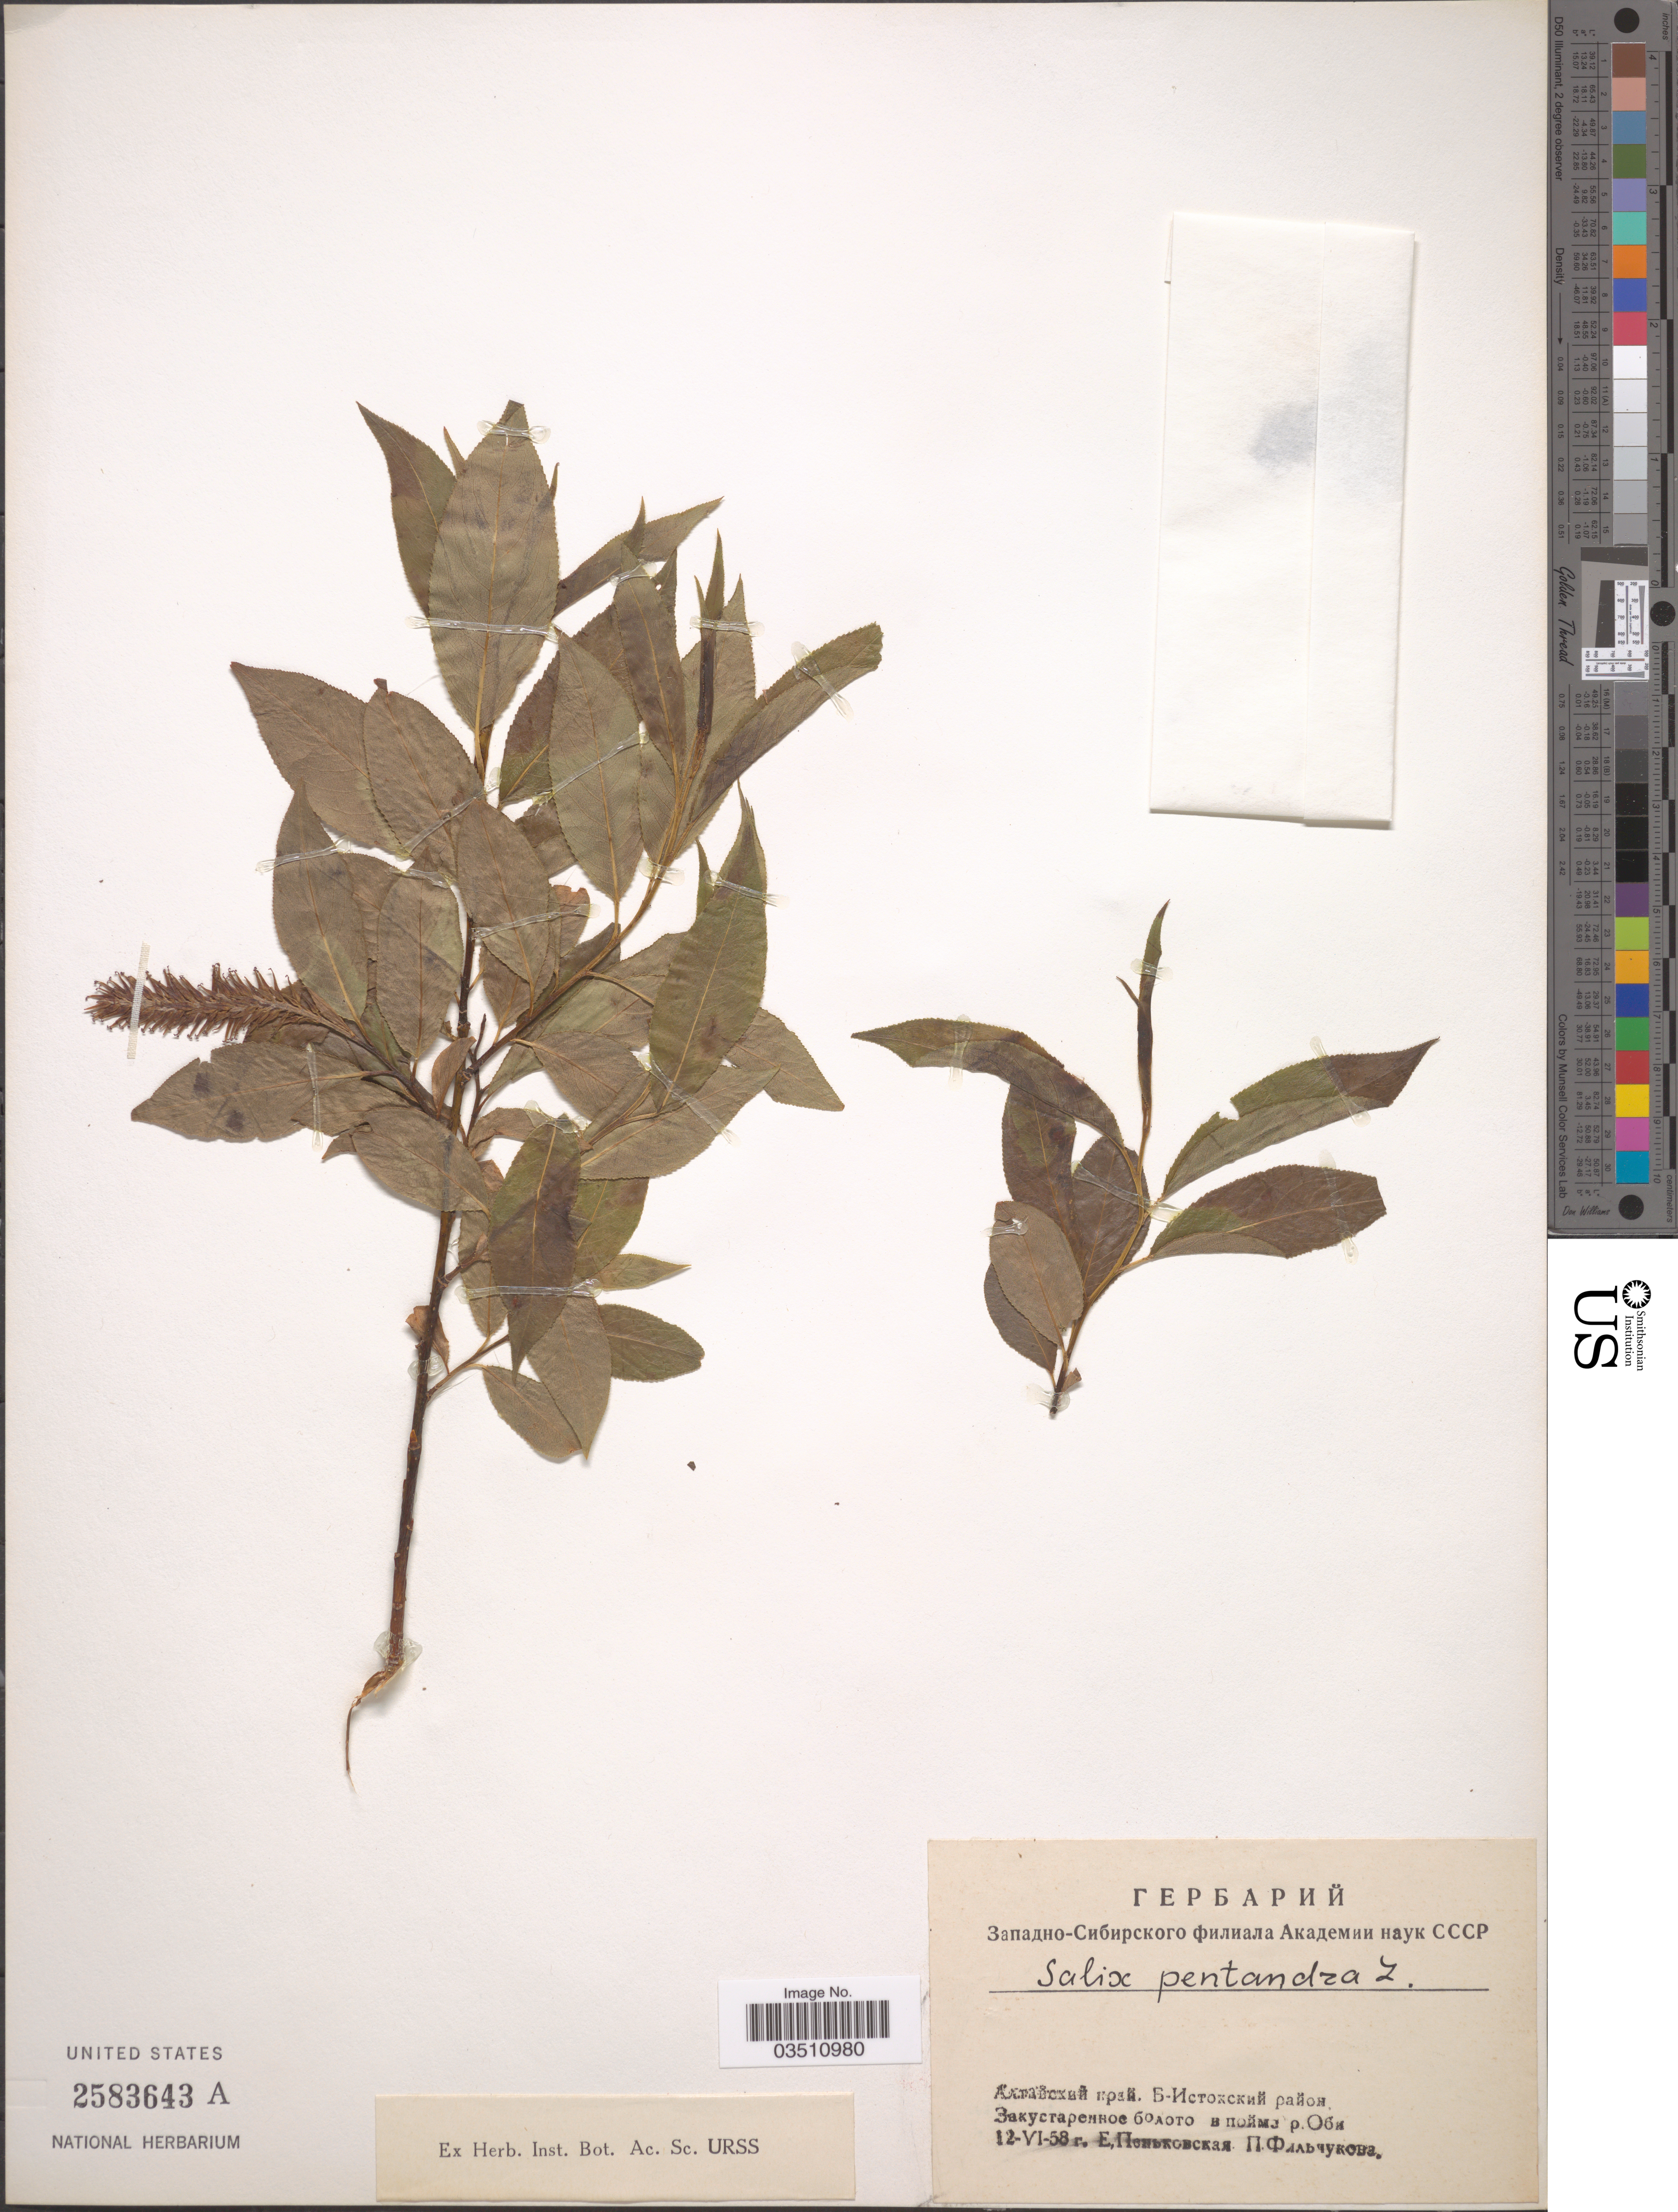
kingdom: Plantae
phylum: Tracheophyta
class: Magnoliopsida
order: Malpighiales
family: Salicaceae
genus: Salix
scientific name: Salix pentandra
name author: L.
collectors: E. Penkovskaya & P. Filchukova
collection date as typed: Transcribed d/m/y: 12/6/58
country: Russian Federation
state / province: Altai Republic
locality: Bystryy Istok, river Ob.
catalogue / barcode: US 2583643A